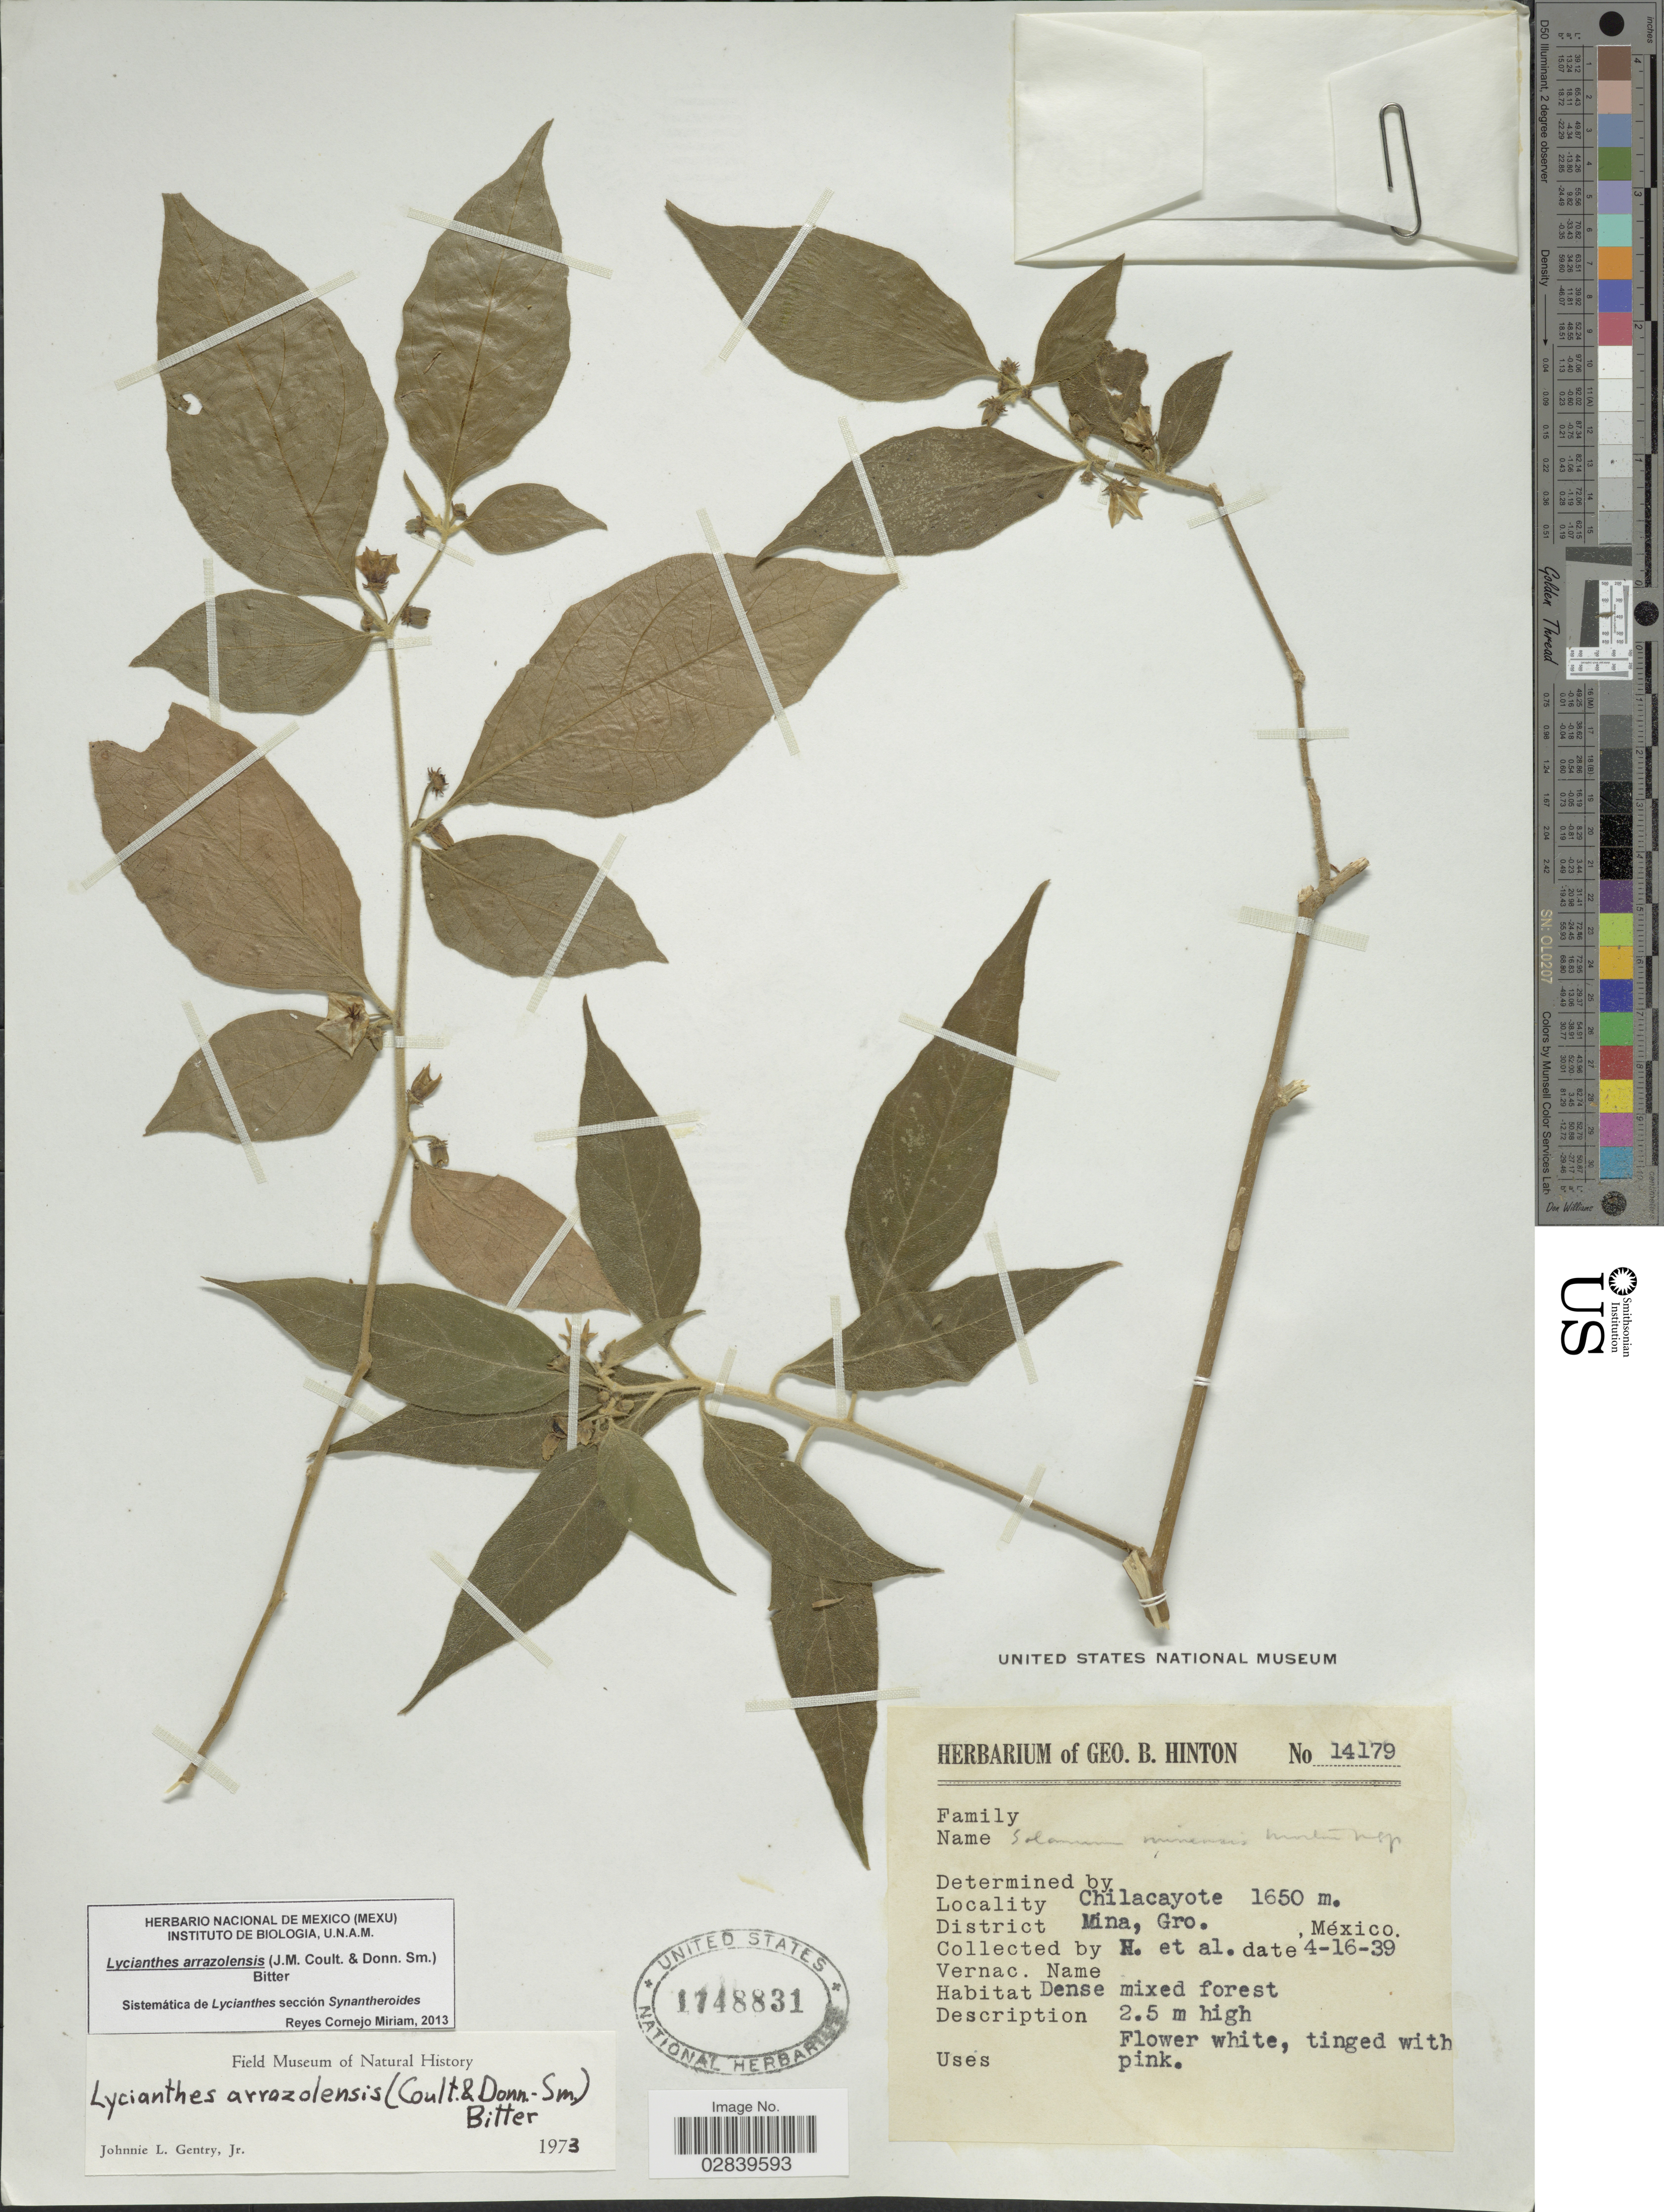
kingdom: Plantae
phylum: Tracheophyta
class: Magnoliopsida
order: Solanales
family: Solanaceae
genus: Lycianthes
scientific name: Lycianthes arrazolensis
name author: (J.M. Coult. & Donn. Sm.) Bitter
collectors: G. B. Hinton & et al.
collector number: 14179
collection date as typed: Transcribed d/m/y: 16/4/39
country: Mexico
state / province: Guerrero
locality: Chilacayote, District Mina, Gro.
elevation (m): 1650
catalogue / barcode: US 1748831